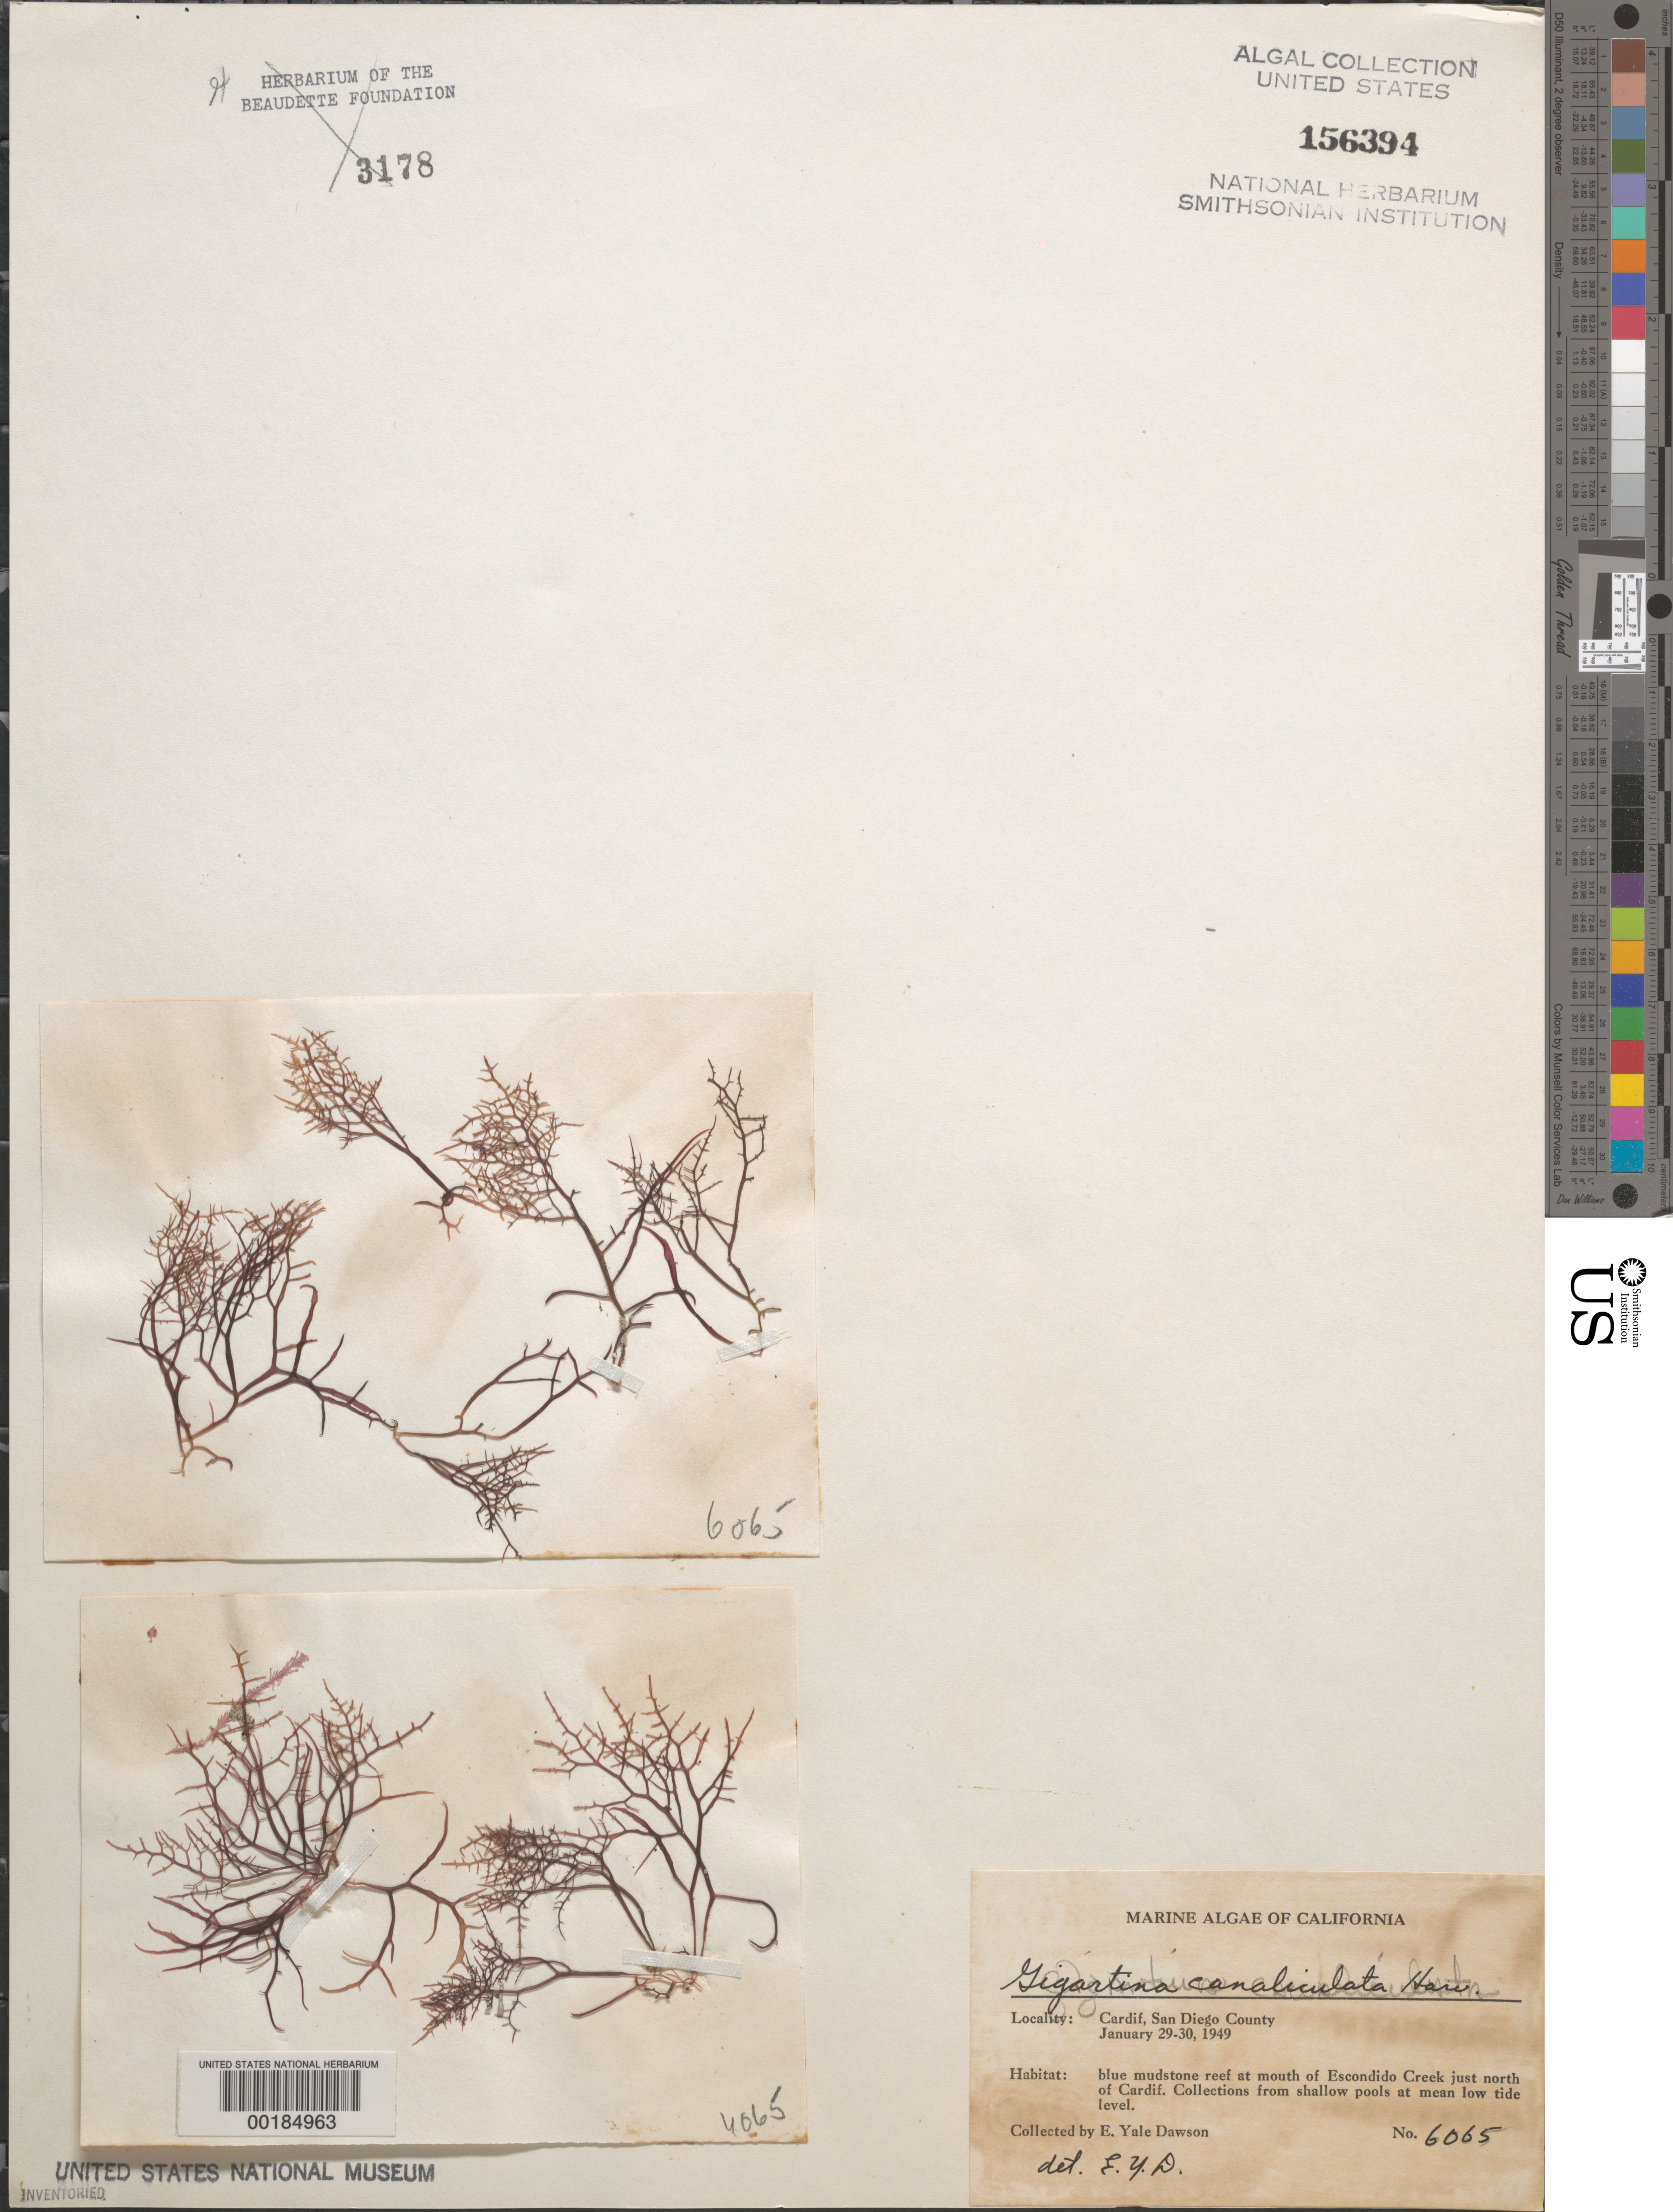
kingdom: Plantae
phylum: Rhodophyta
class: Florideophyceae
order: Gigartinales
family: Gigartinaceae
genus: Chondracanthus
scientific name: Chondracanthus canaliculatus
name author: (Harv.) Guiry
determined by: Algae name updating Project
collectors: E. Y. Dawson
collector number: EYD 6065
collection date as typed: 29 Jan 1949 TO 30 Jan 1949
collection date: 1949-01-29/1949-01-30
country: United States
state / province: California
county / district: San Diego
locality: Escondido Creek mouth, just north of Cardiff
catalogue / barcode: US 156394